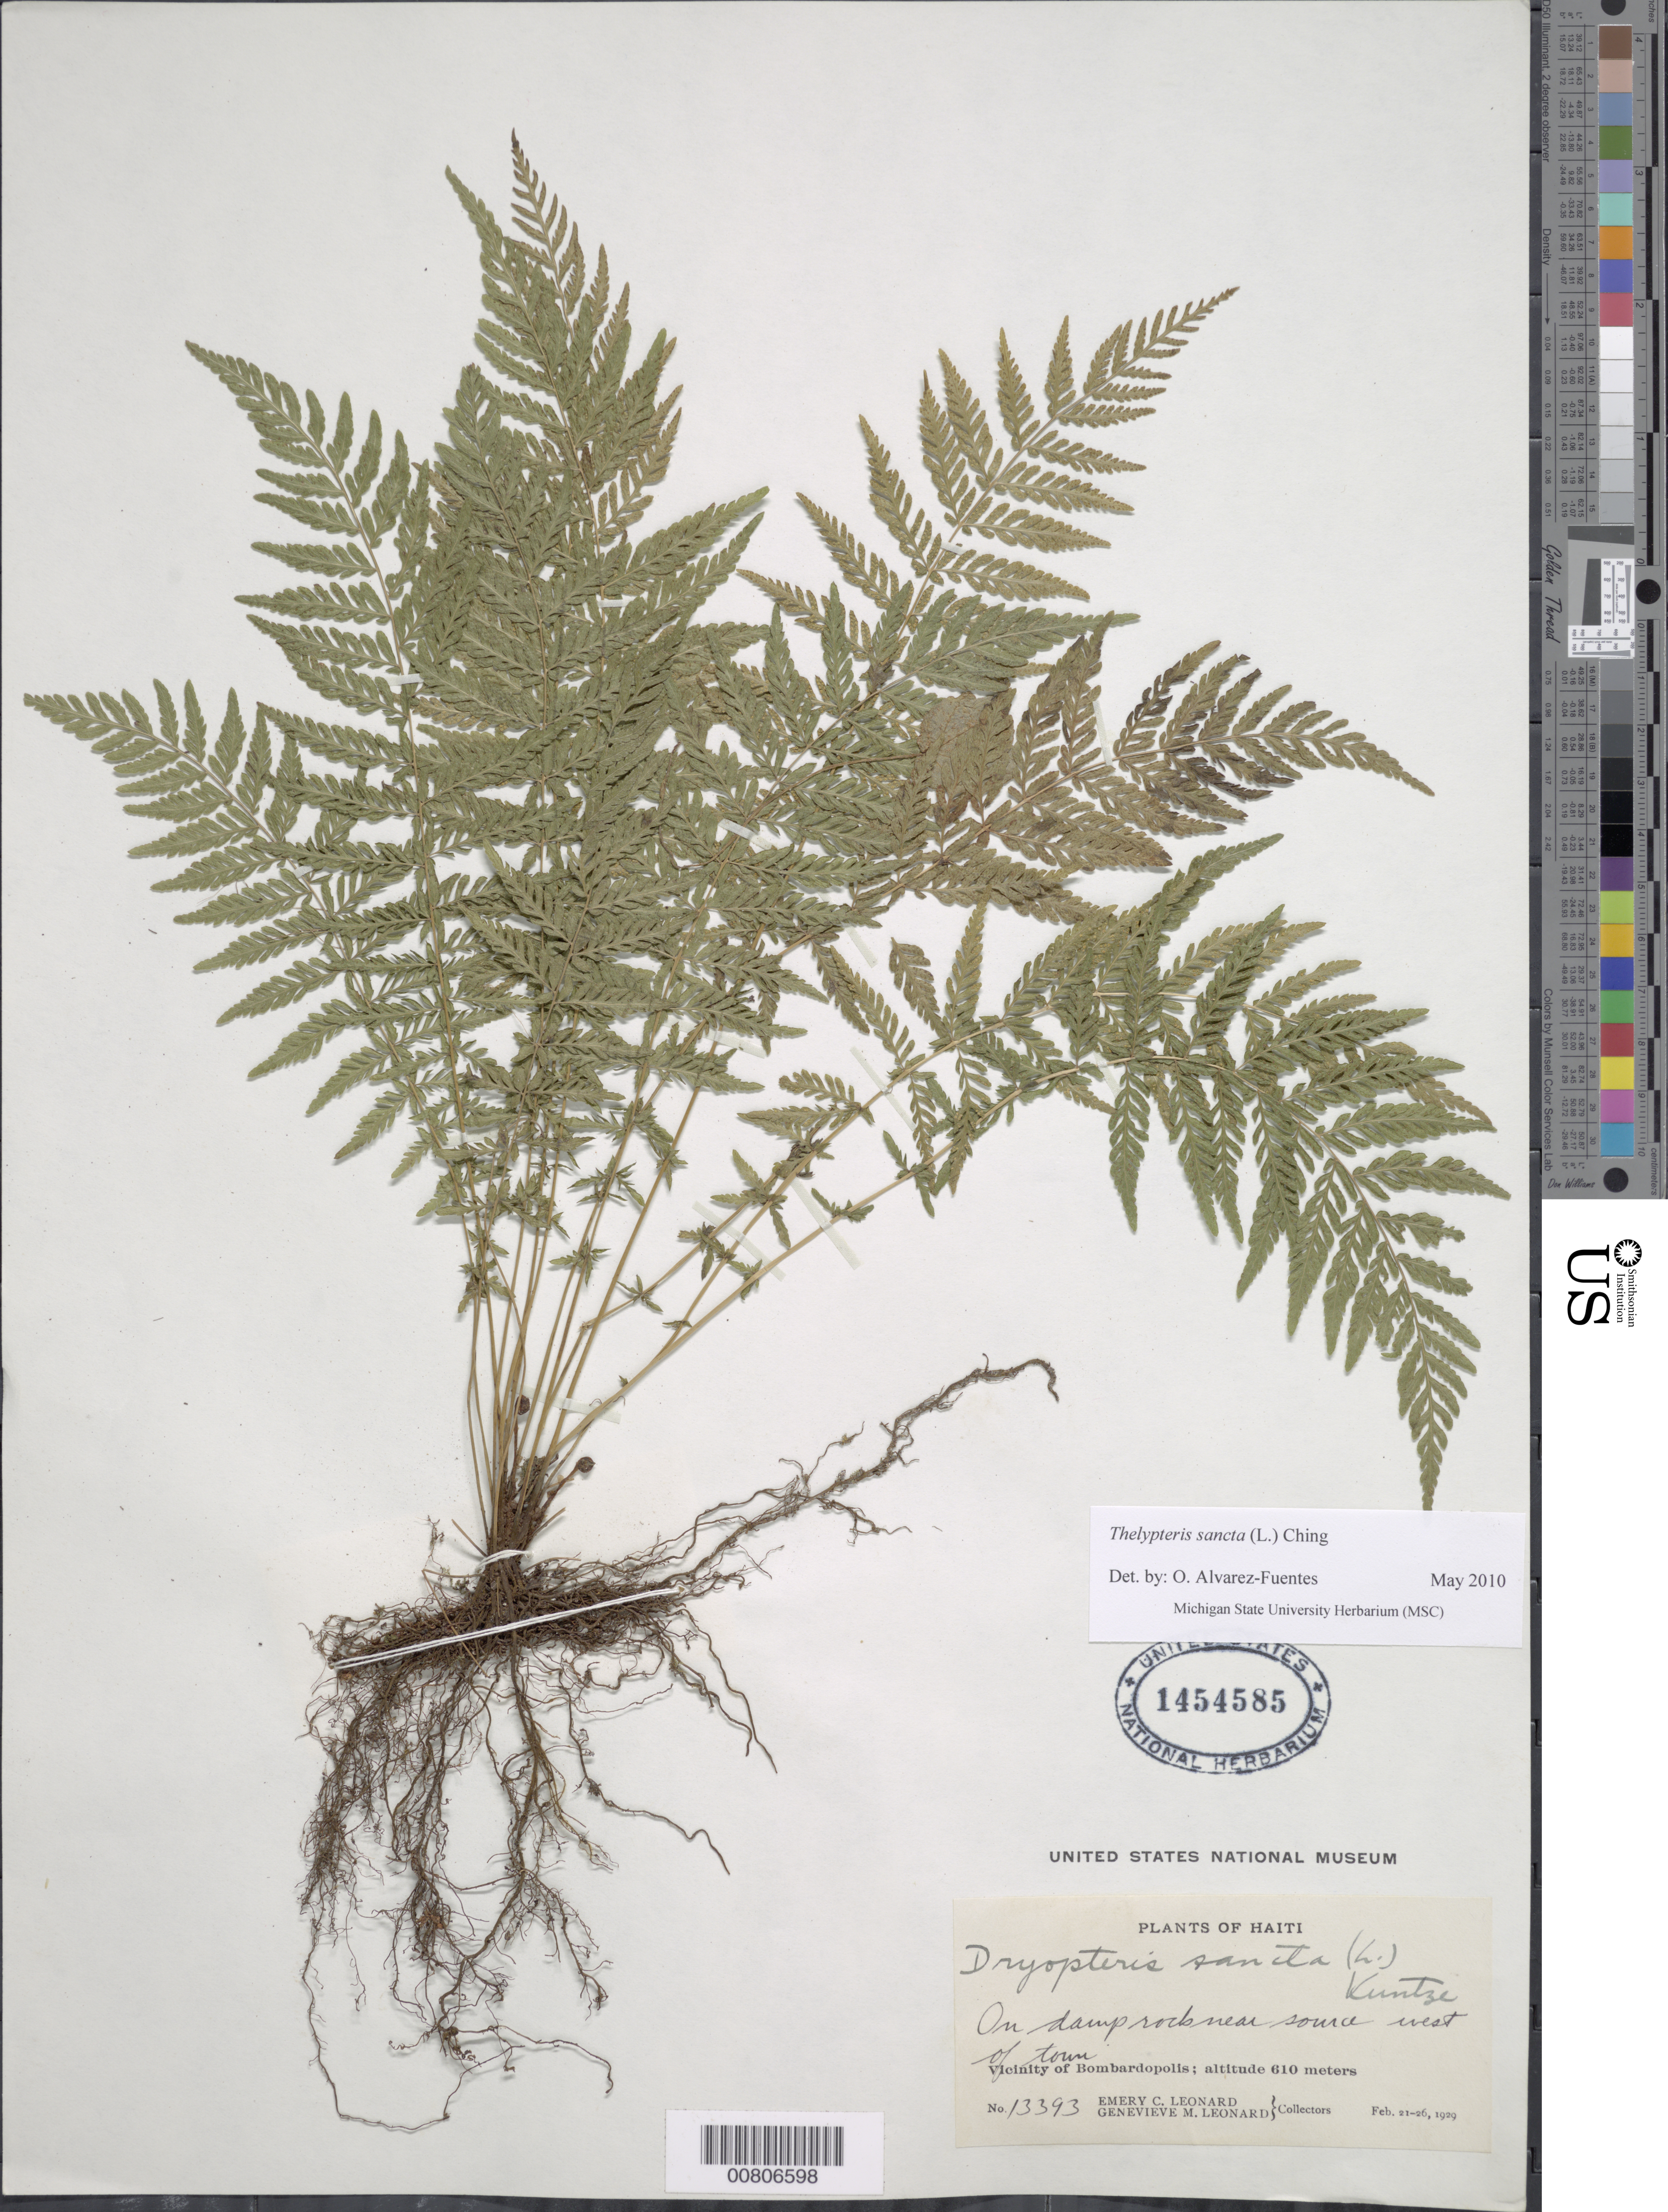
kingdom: Plantae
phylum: Tracheophyta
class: Polypodiopsida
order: Polypodiales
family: Thelypteridaceae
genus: Amauropelta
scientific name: Amauropelta sancta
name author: (L.) Pic. Serm.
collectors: E. C. Leonard & G. M. Leonard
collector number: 13393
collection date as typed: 22 1fe 1929 26 Feb 1929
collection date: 1929-02-22/1929-02-26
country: Haiti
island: Hispaniola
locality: Bombardopolis, W of town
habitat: Damp rock near source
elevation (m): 610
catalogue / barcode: US 1454585